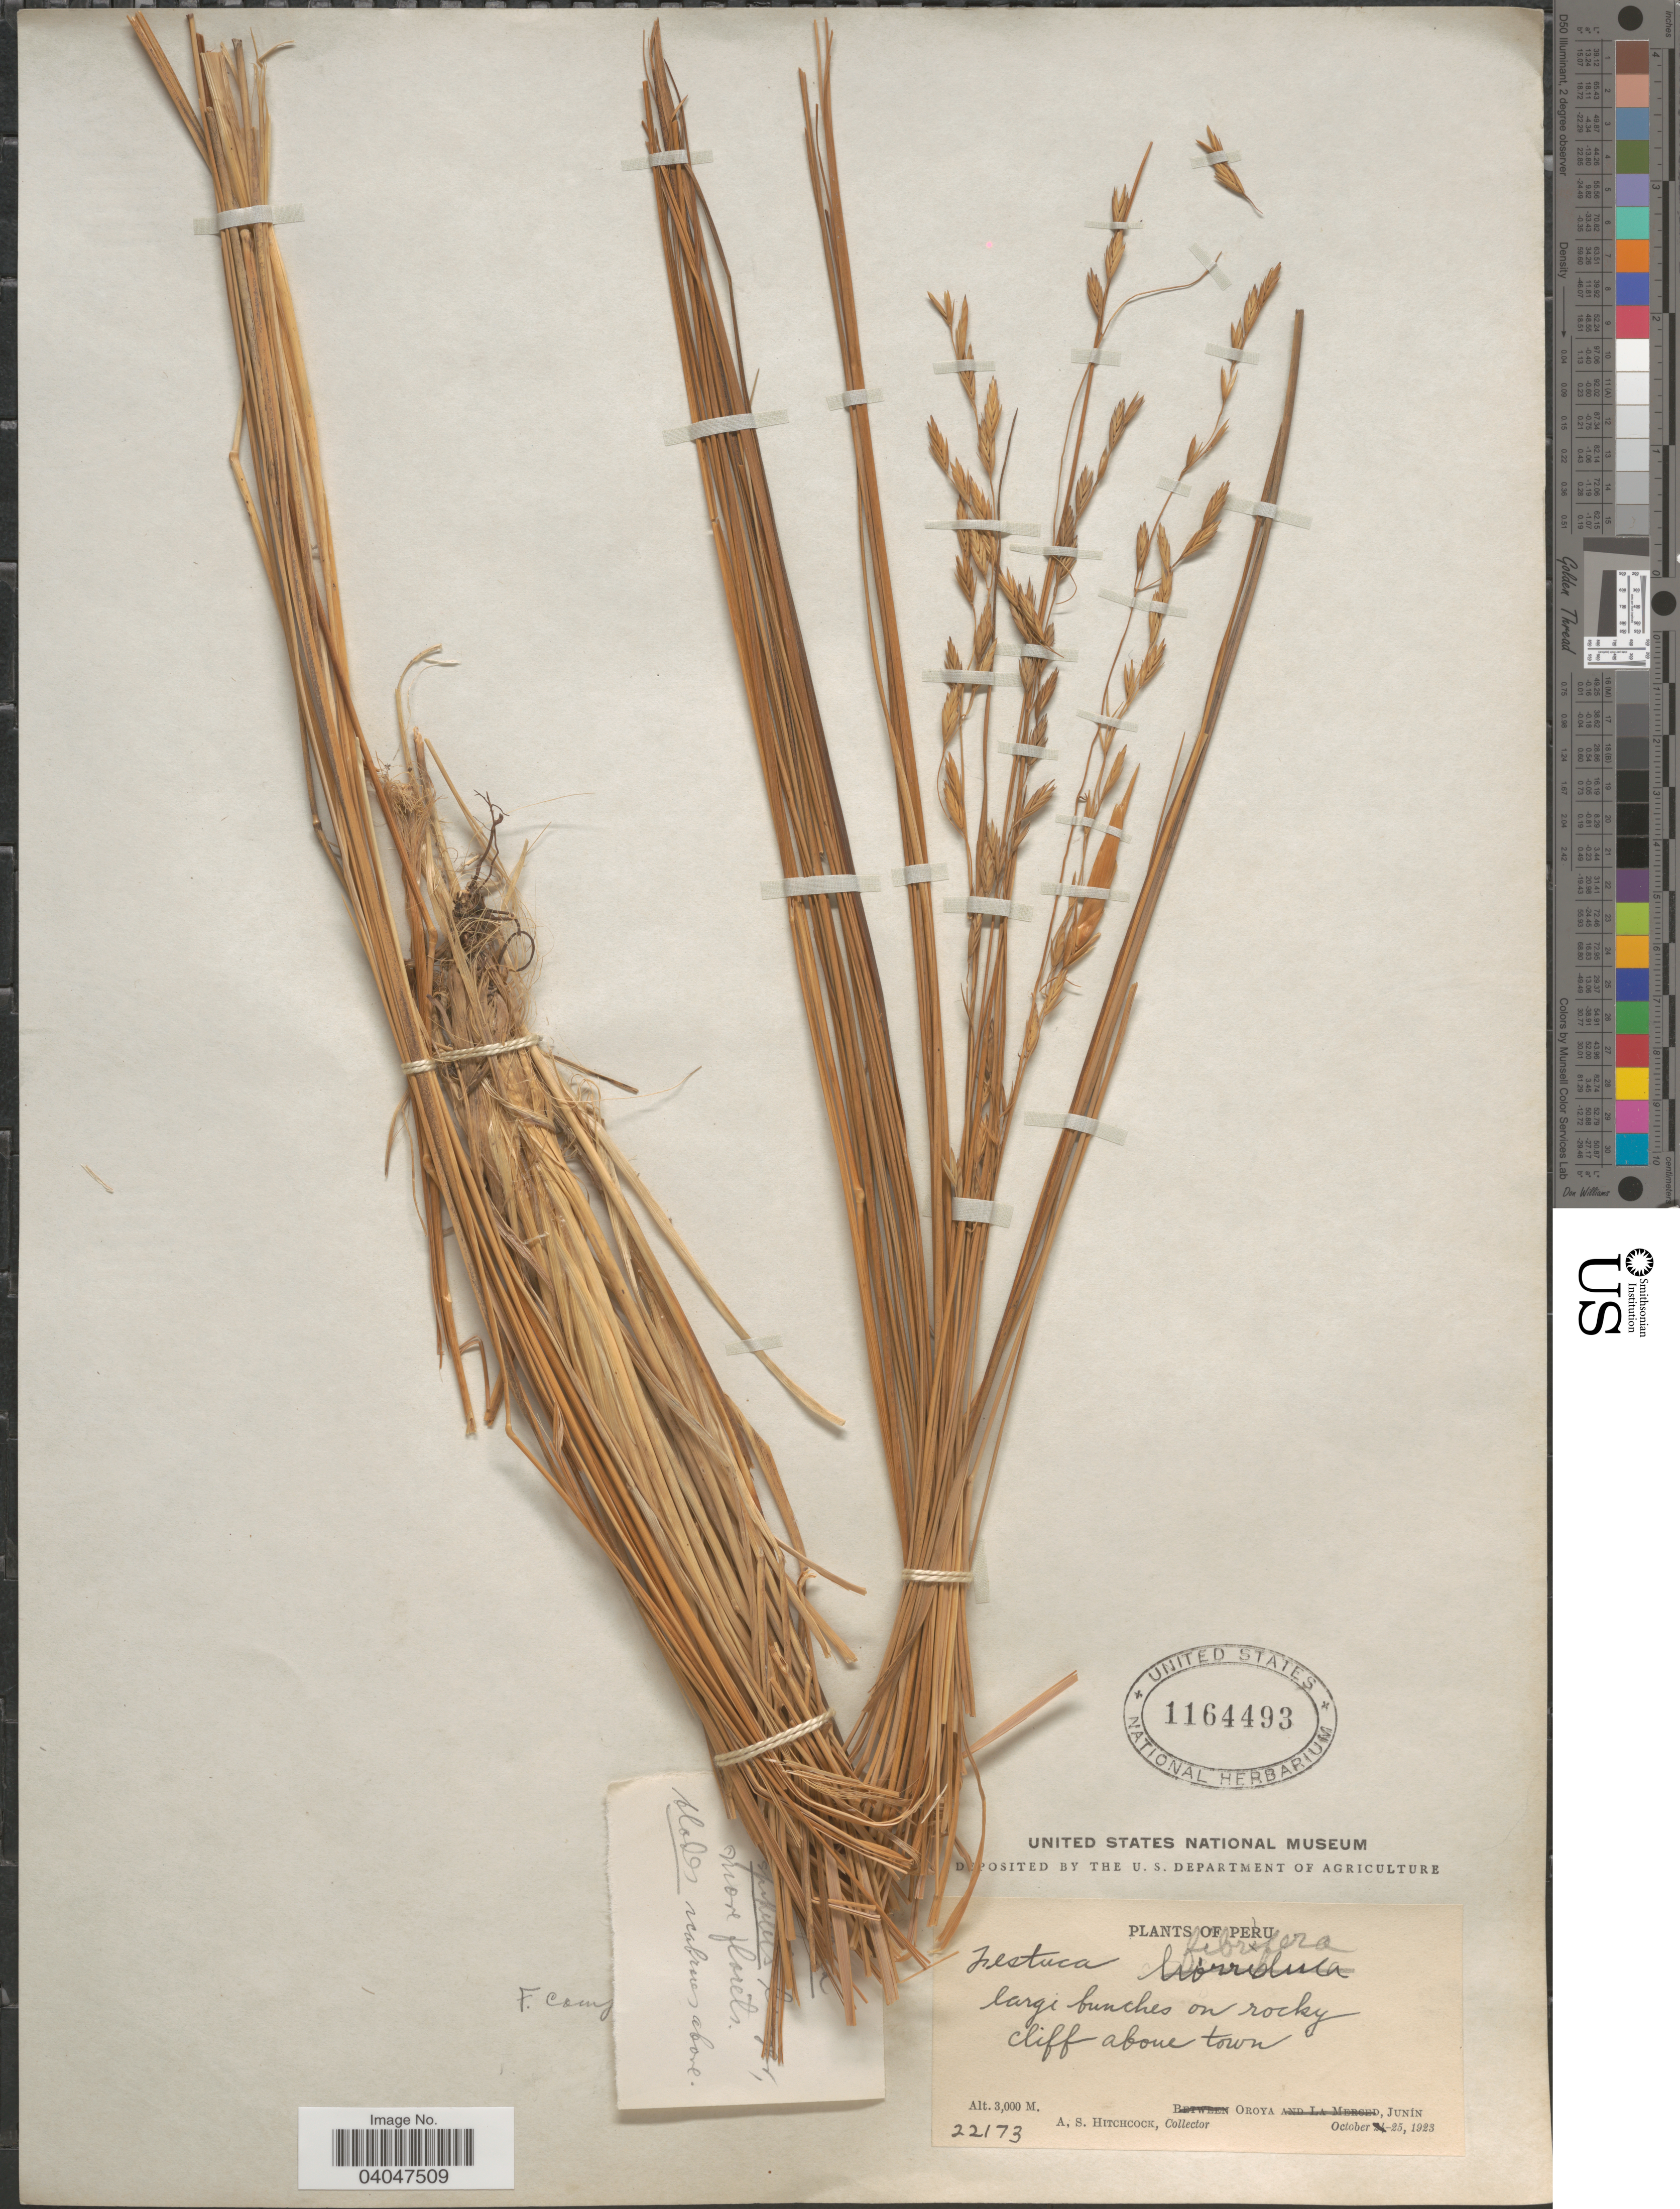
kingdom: Plantae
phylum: Tracheophyta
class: Liliopsida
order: Poales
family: Poaceae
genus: Festuca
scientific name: Festuca compressifolia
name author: J. Presl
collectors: A. S. Hitchcock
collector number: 22173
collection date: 1923-10-25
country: Peru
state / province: Junín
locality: Oroya.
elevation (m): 3000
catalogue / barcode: US 1164493